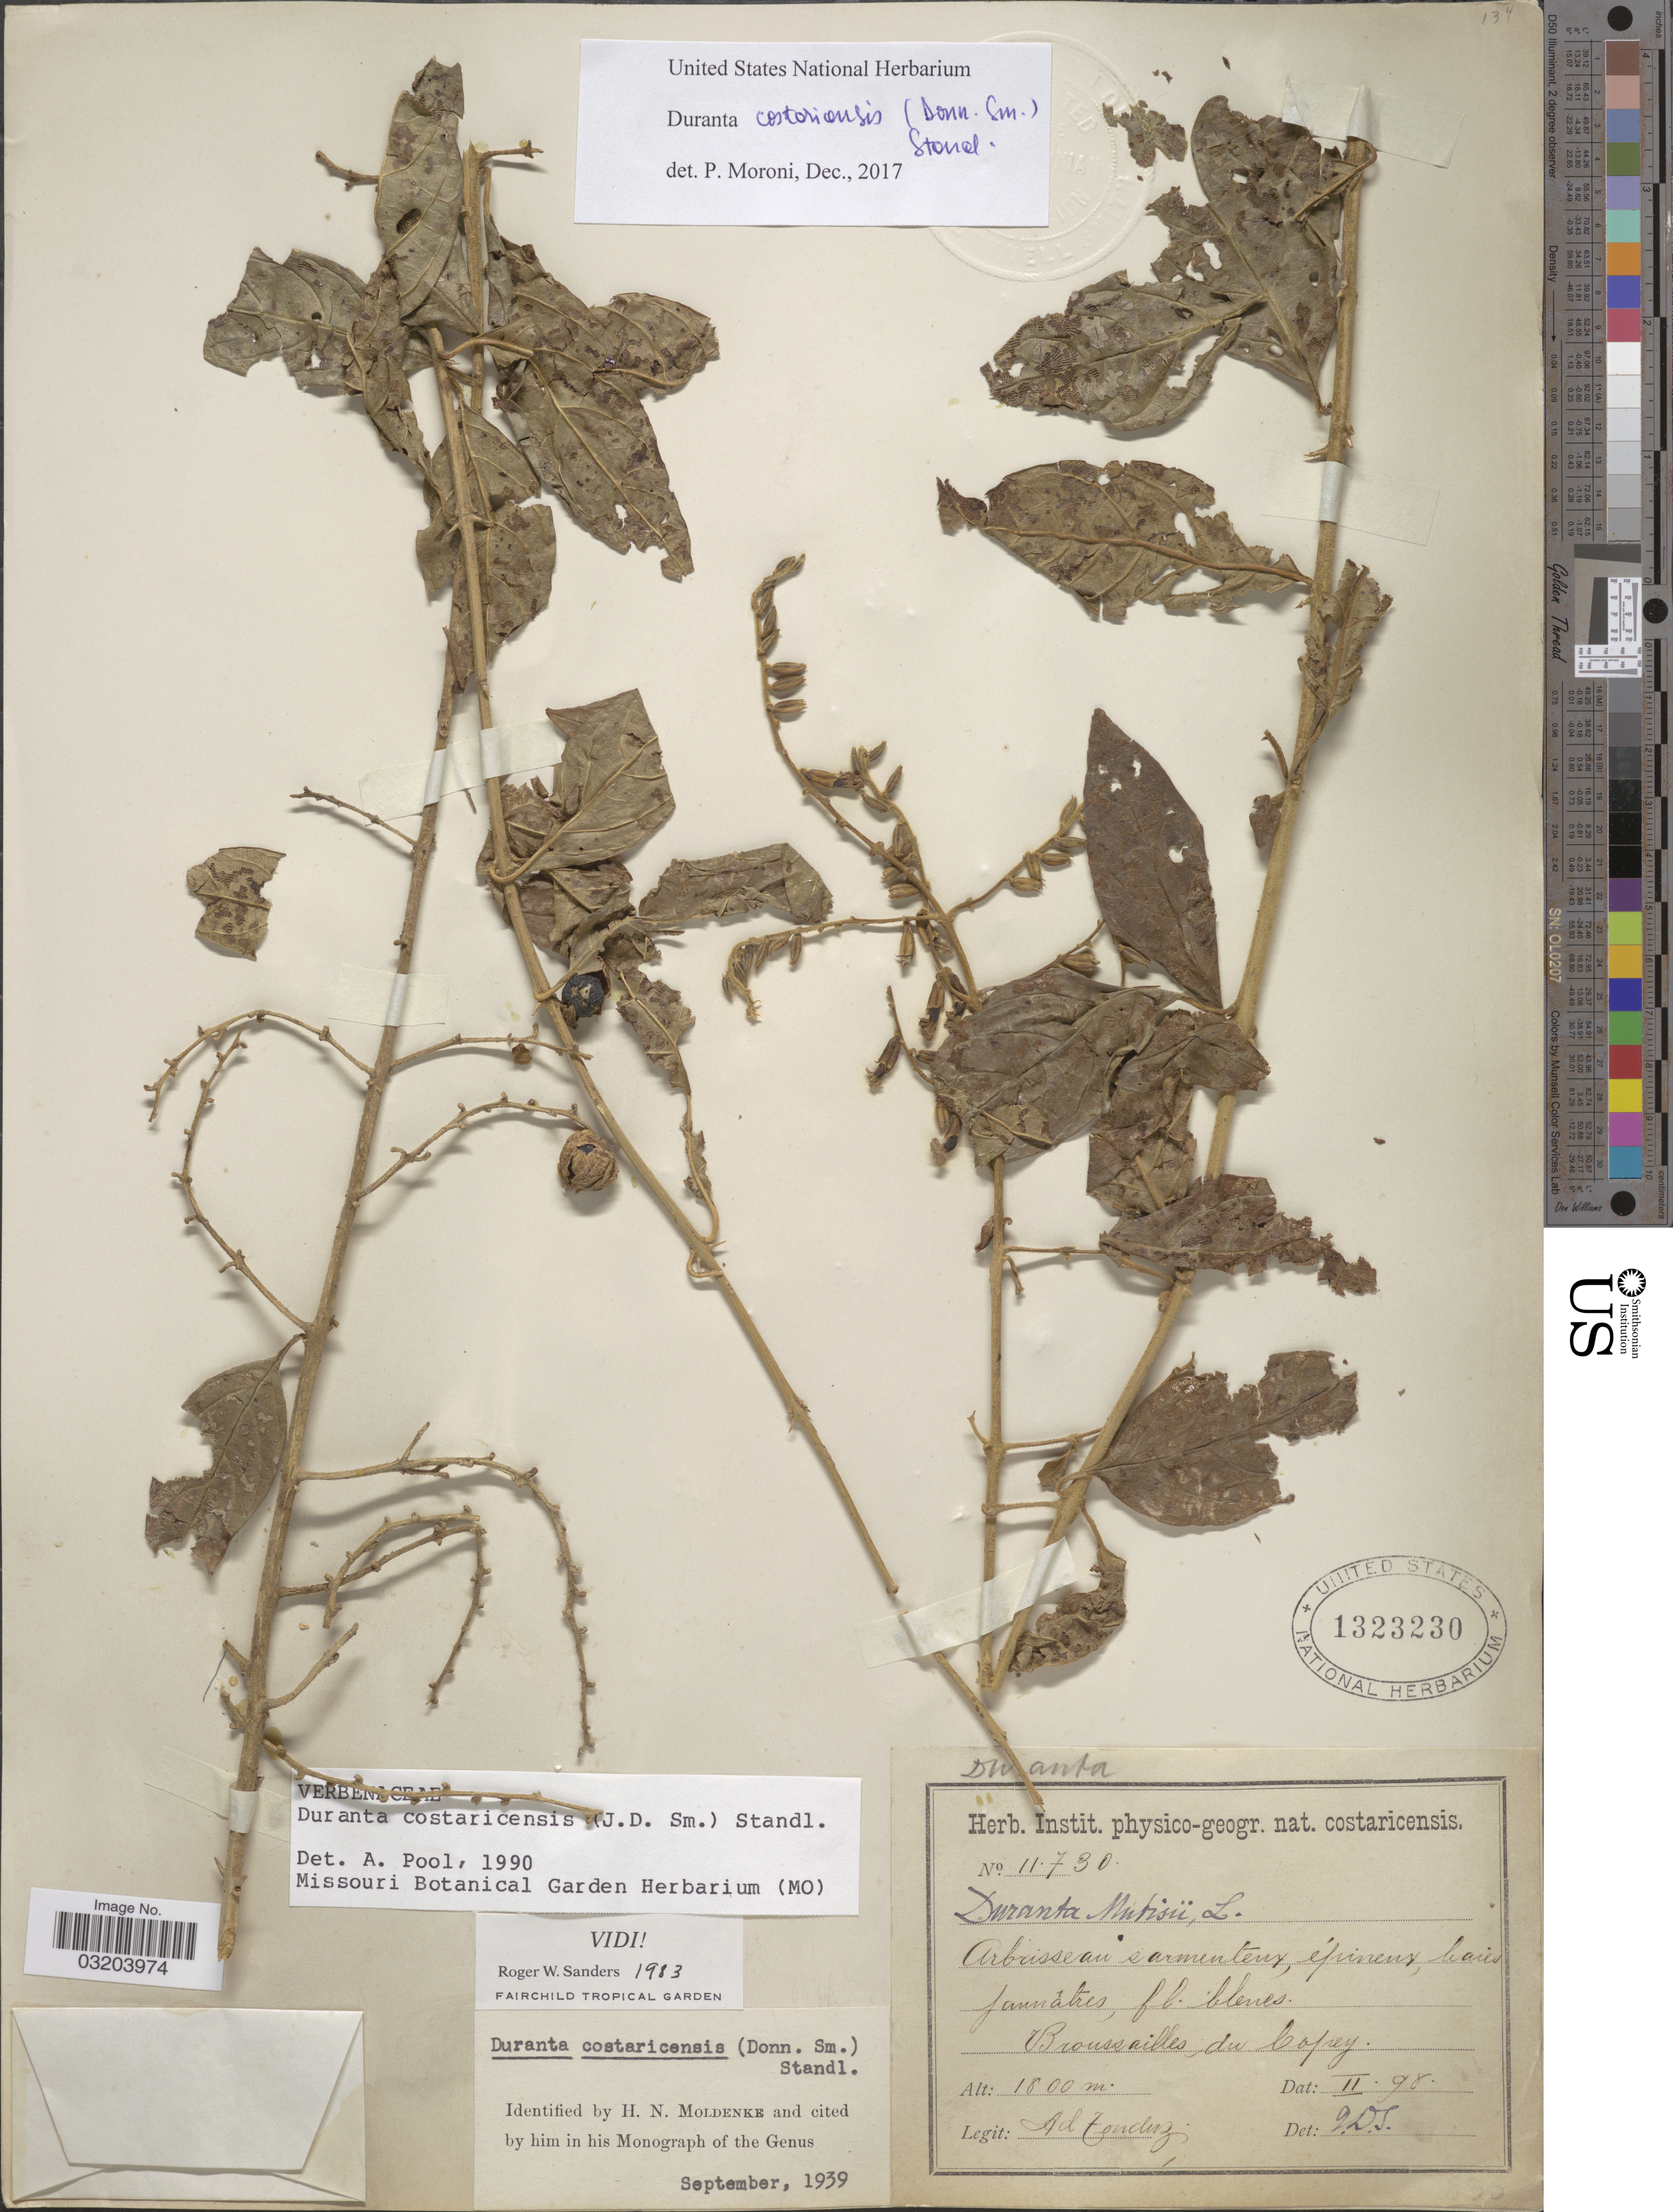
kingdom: Plantae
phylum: Tracheophyta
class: Magnoliopsida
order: Lamiales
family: Verbenaceae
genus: Duranta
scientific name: Duranta costaricensis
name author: (Donn. Sm.) Standl.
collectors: A. Tonduz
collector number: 11730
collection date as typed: Transcribed d/m/y: /2/98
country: Costa Rica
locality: Broussailles, du Copey.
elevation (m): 1800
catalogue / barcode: US 1323230